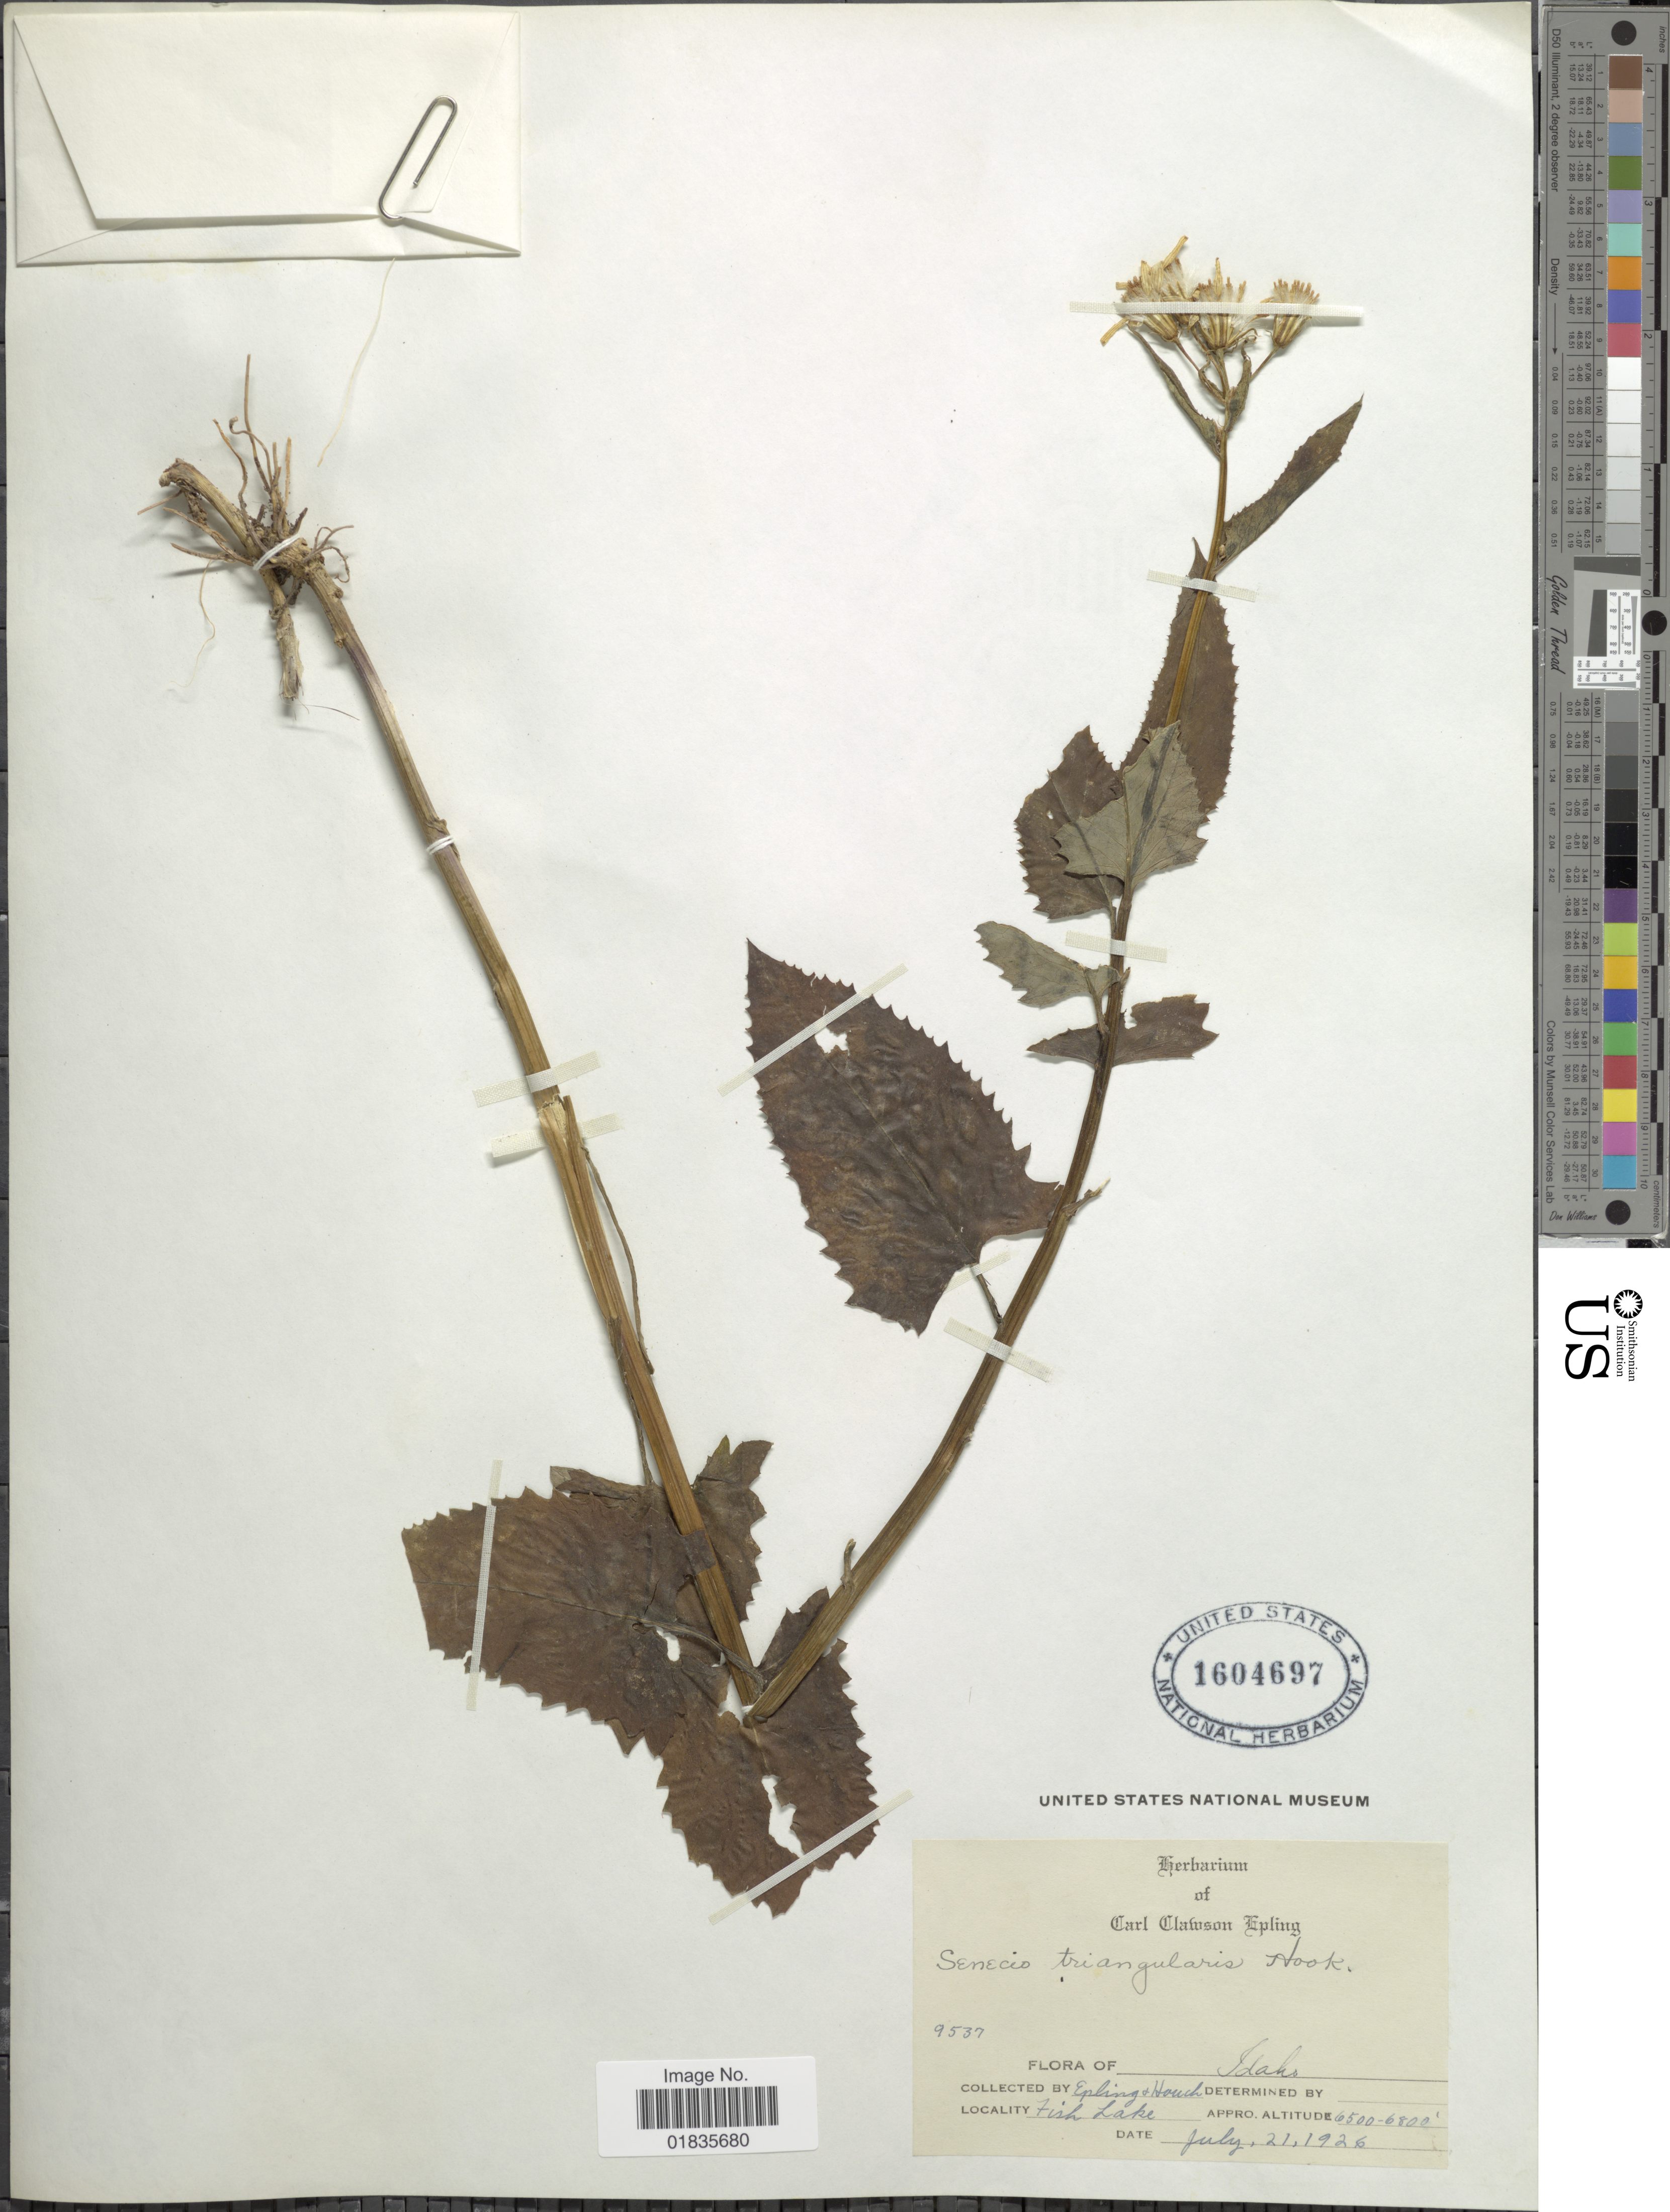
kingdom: Plantae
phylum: Tracheophyta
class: Magnoliopsida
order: Asterales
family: Asteraceae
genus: Senecio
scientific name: Senecio tricephalus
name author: Klatt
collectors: C. C. Epling & -. Hauch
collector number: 9537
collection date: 1926-07-21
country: United States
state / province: Idaho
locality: Fish Lake.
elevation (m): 1981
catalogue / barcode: US 1604697